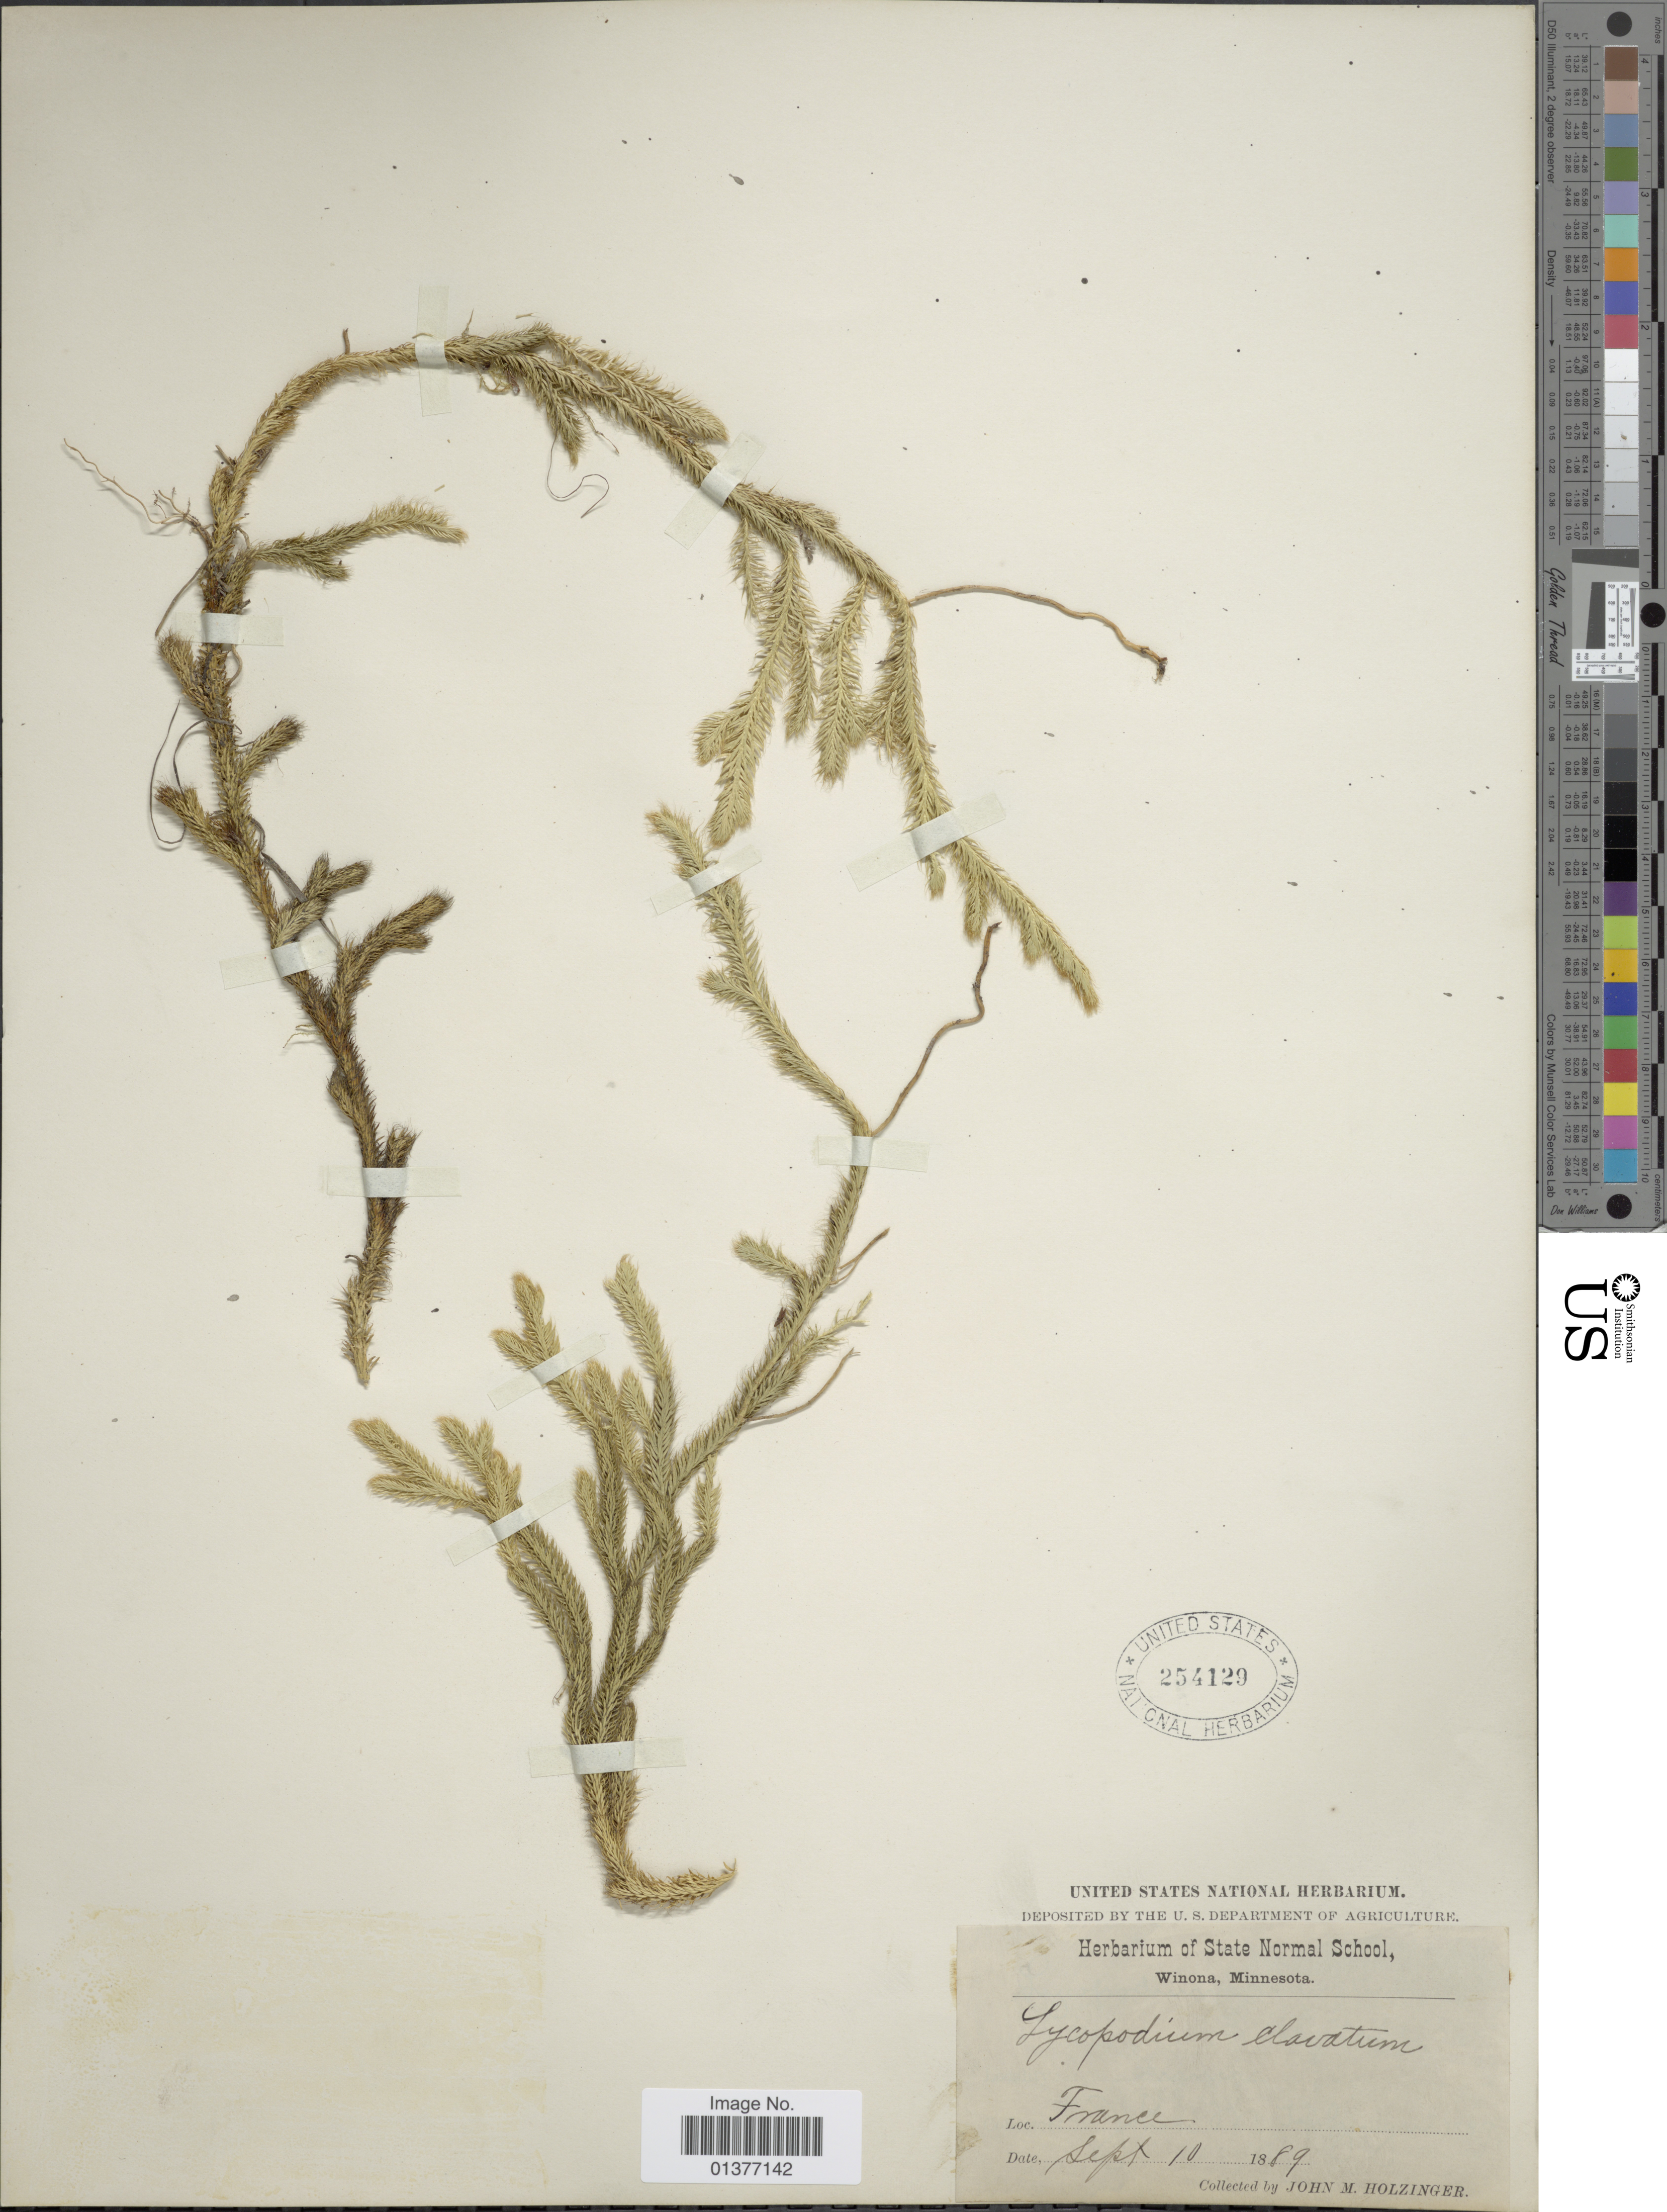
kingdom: Plantae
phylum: Tracheophyta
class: Lycopodiopsida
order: Lycopodiales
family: Lycopodiaceae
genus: Lycopodium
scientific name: Lycopodium clavatum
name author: L.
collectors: J. M. Holzinger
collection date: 1889-09-10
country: France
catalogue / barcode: US 254129